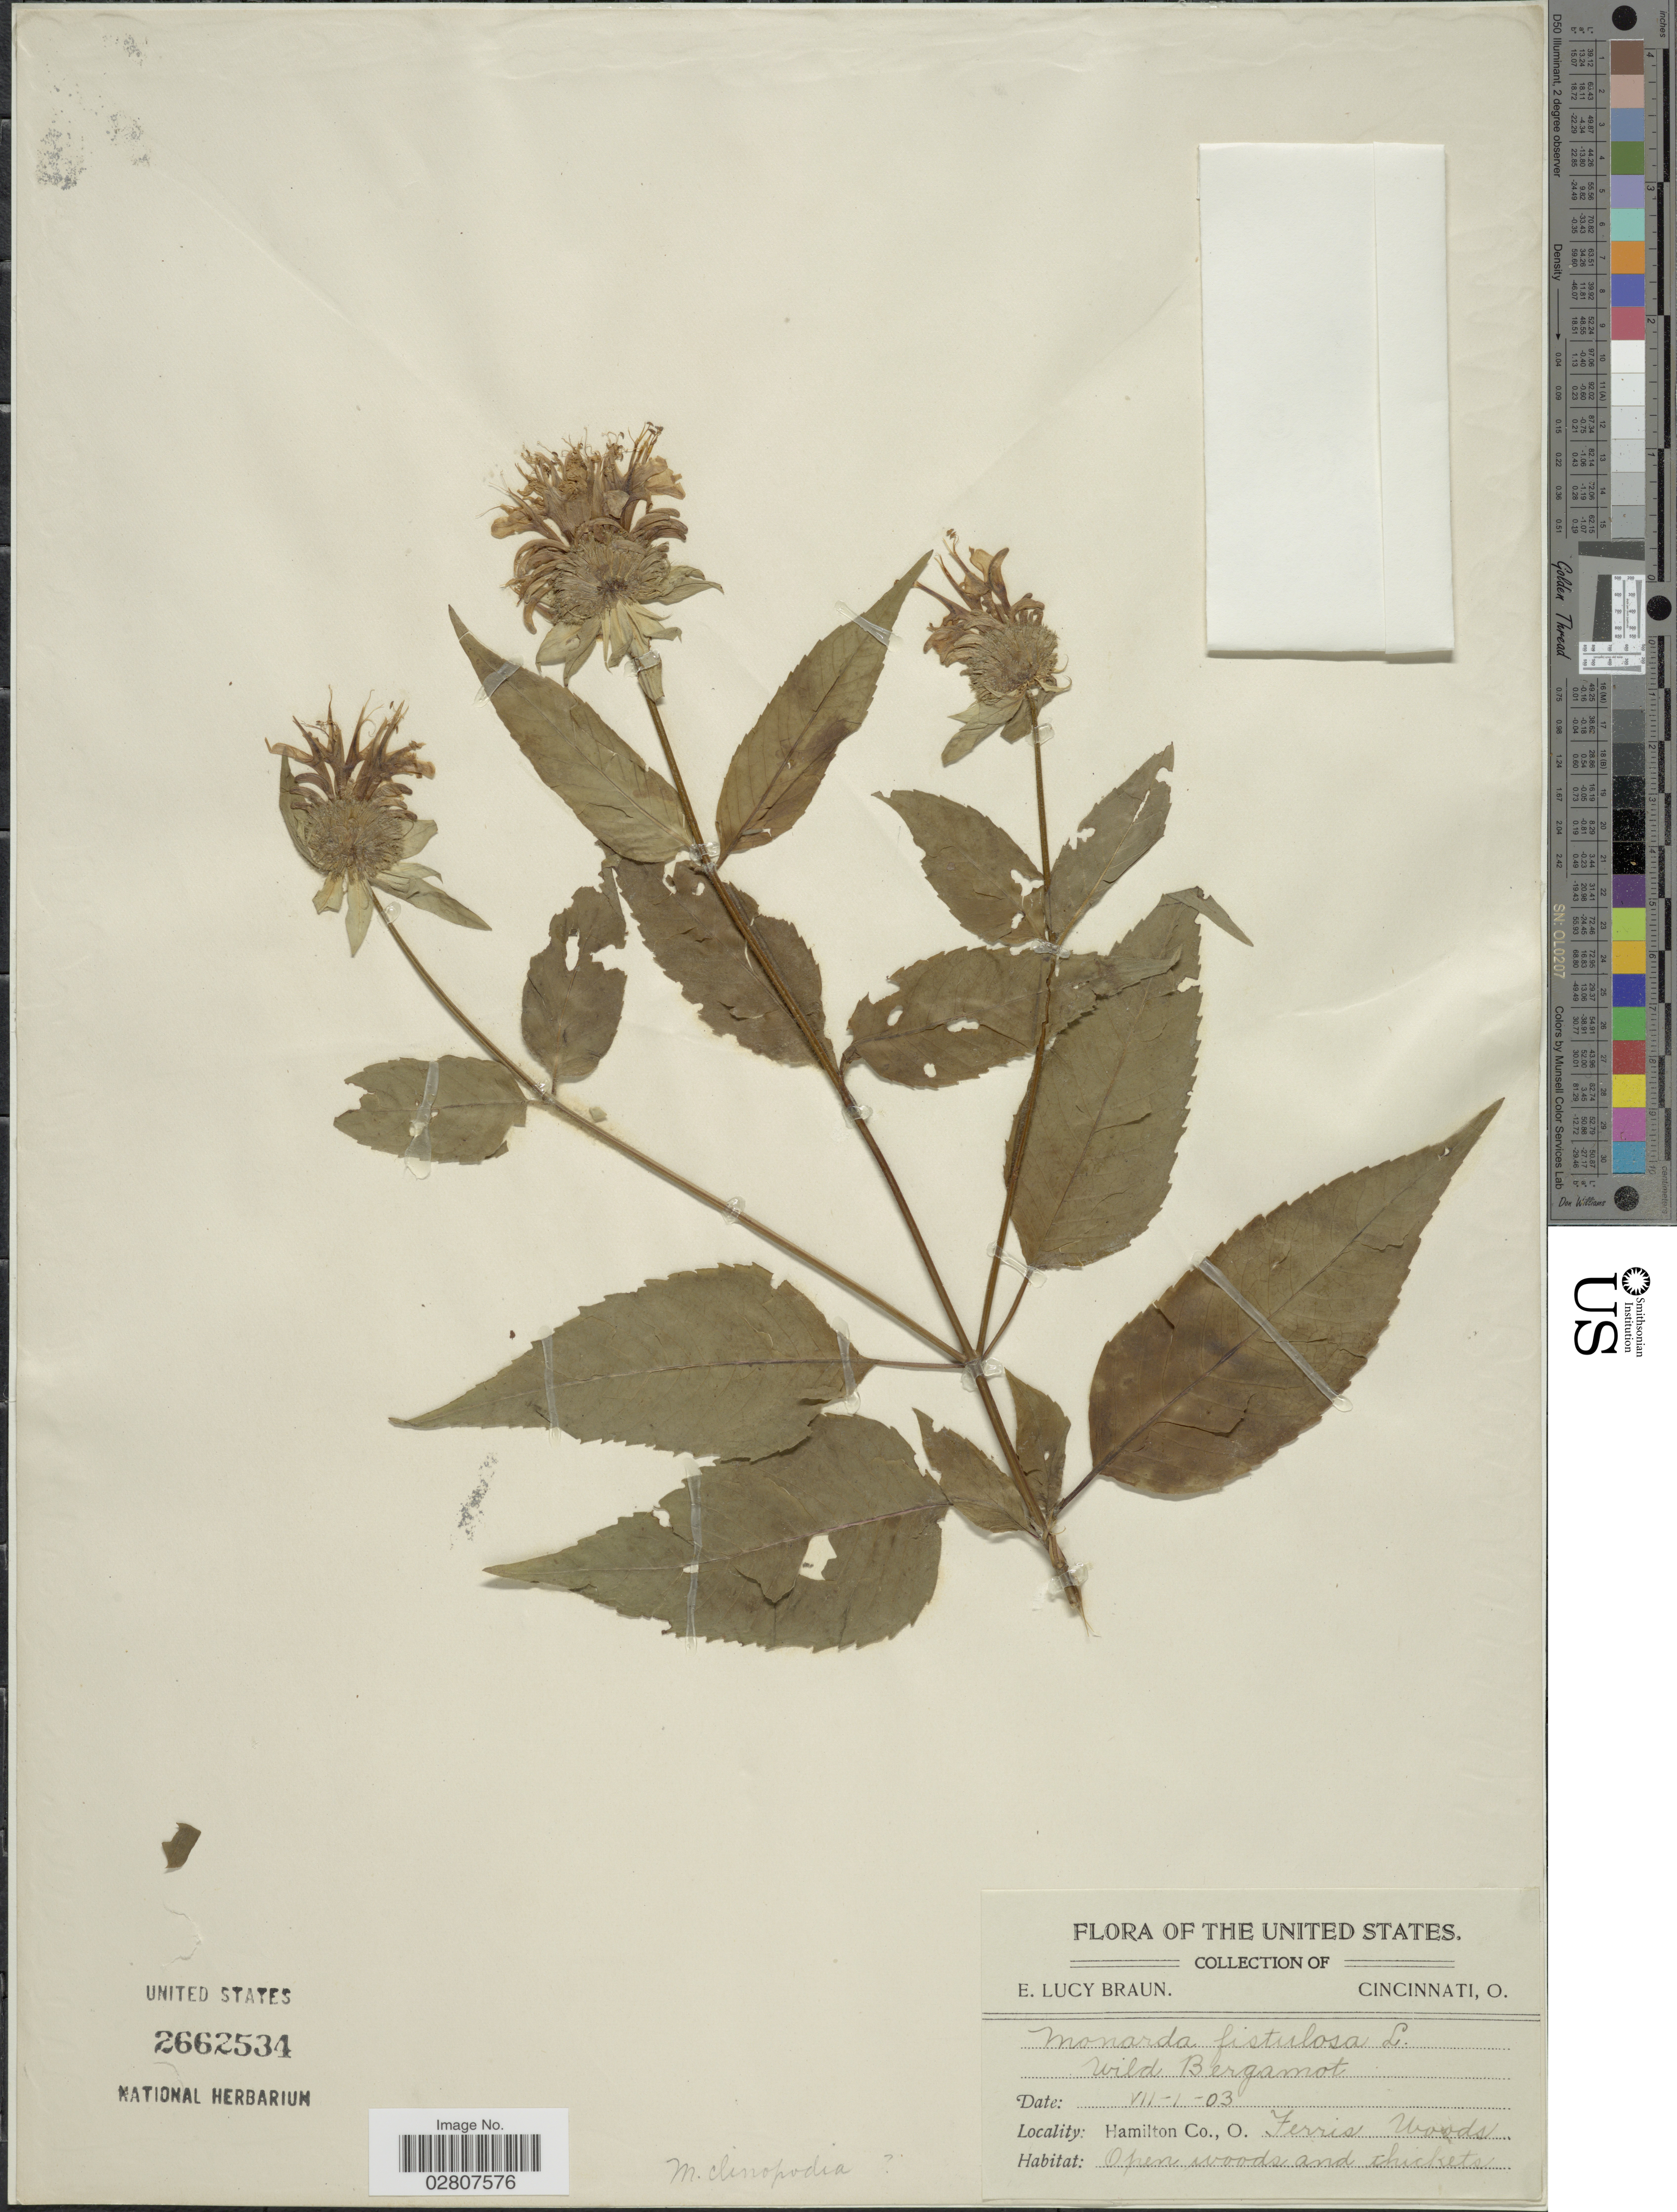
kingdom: Plantae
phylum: Tracheophyta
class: Magnoliopsida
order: Lamiales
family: Lamiaceae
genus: Monarda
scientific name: Monarda fistulosa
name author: L.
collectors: E. L. Braun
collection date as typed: Transcribed d/m/y: 1/7/3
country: United States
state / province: Ohio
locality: Hamilton Co., Ferris Woods.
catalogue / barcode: US 2662534